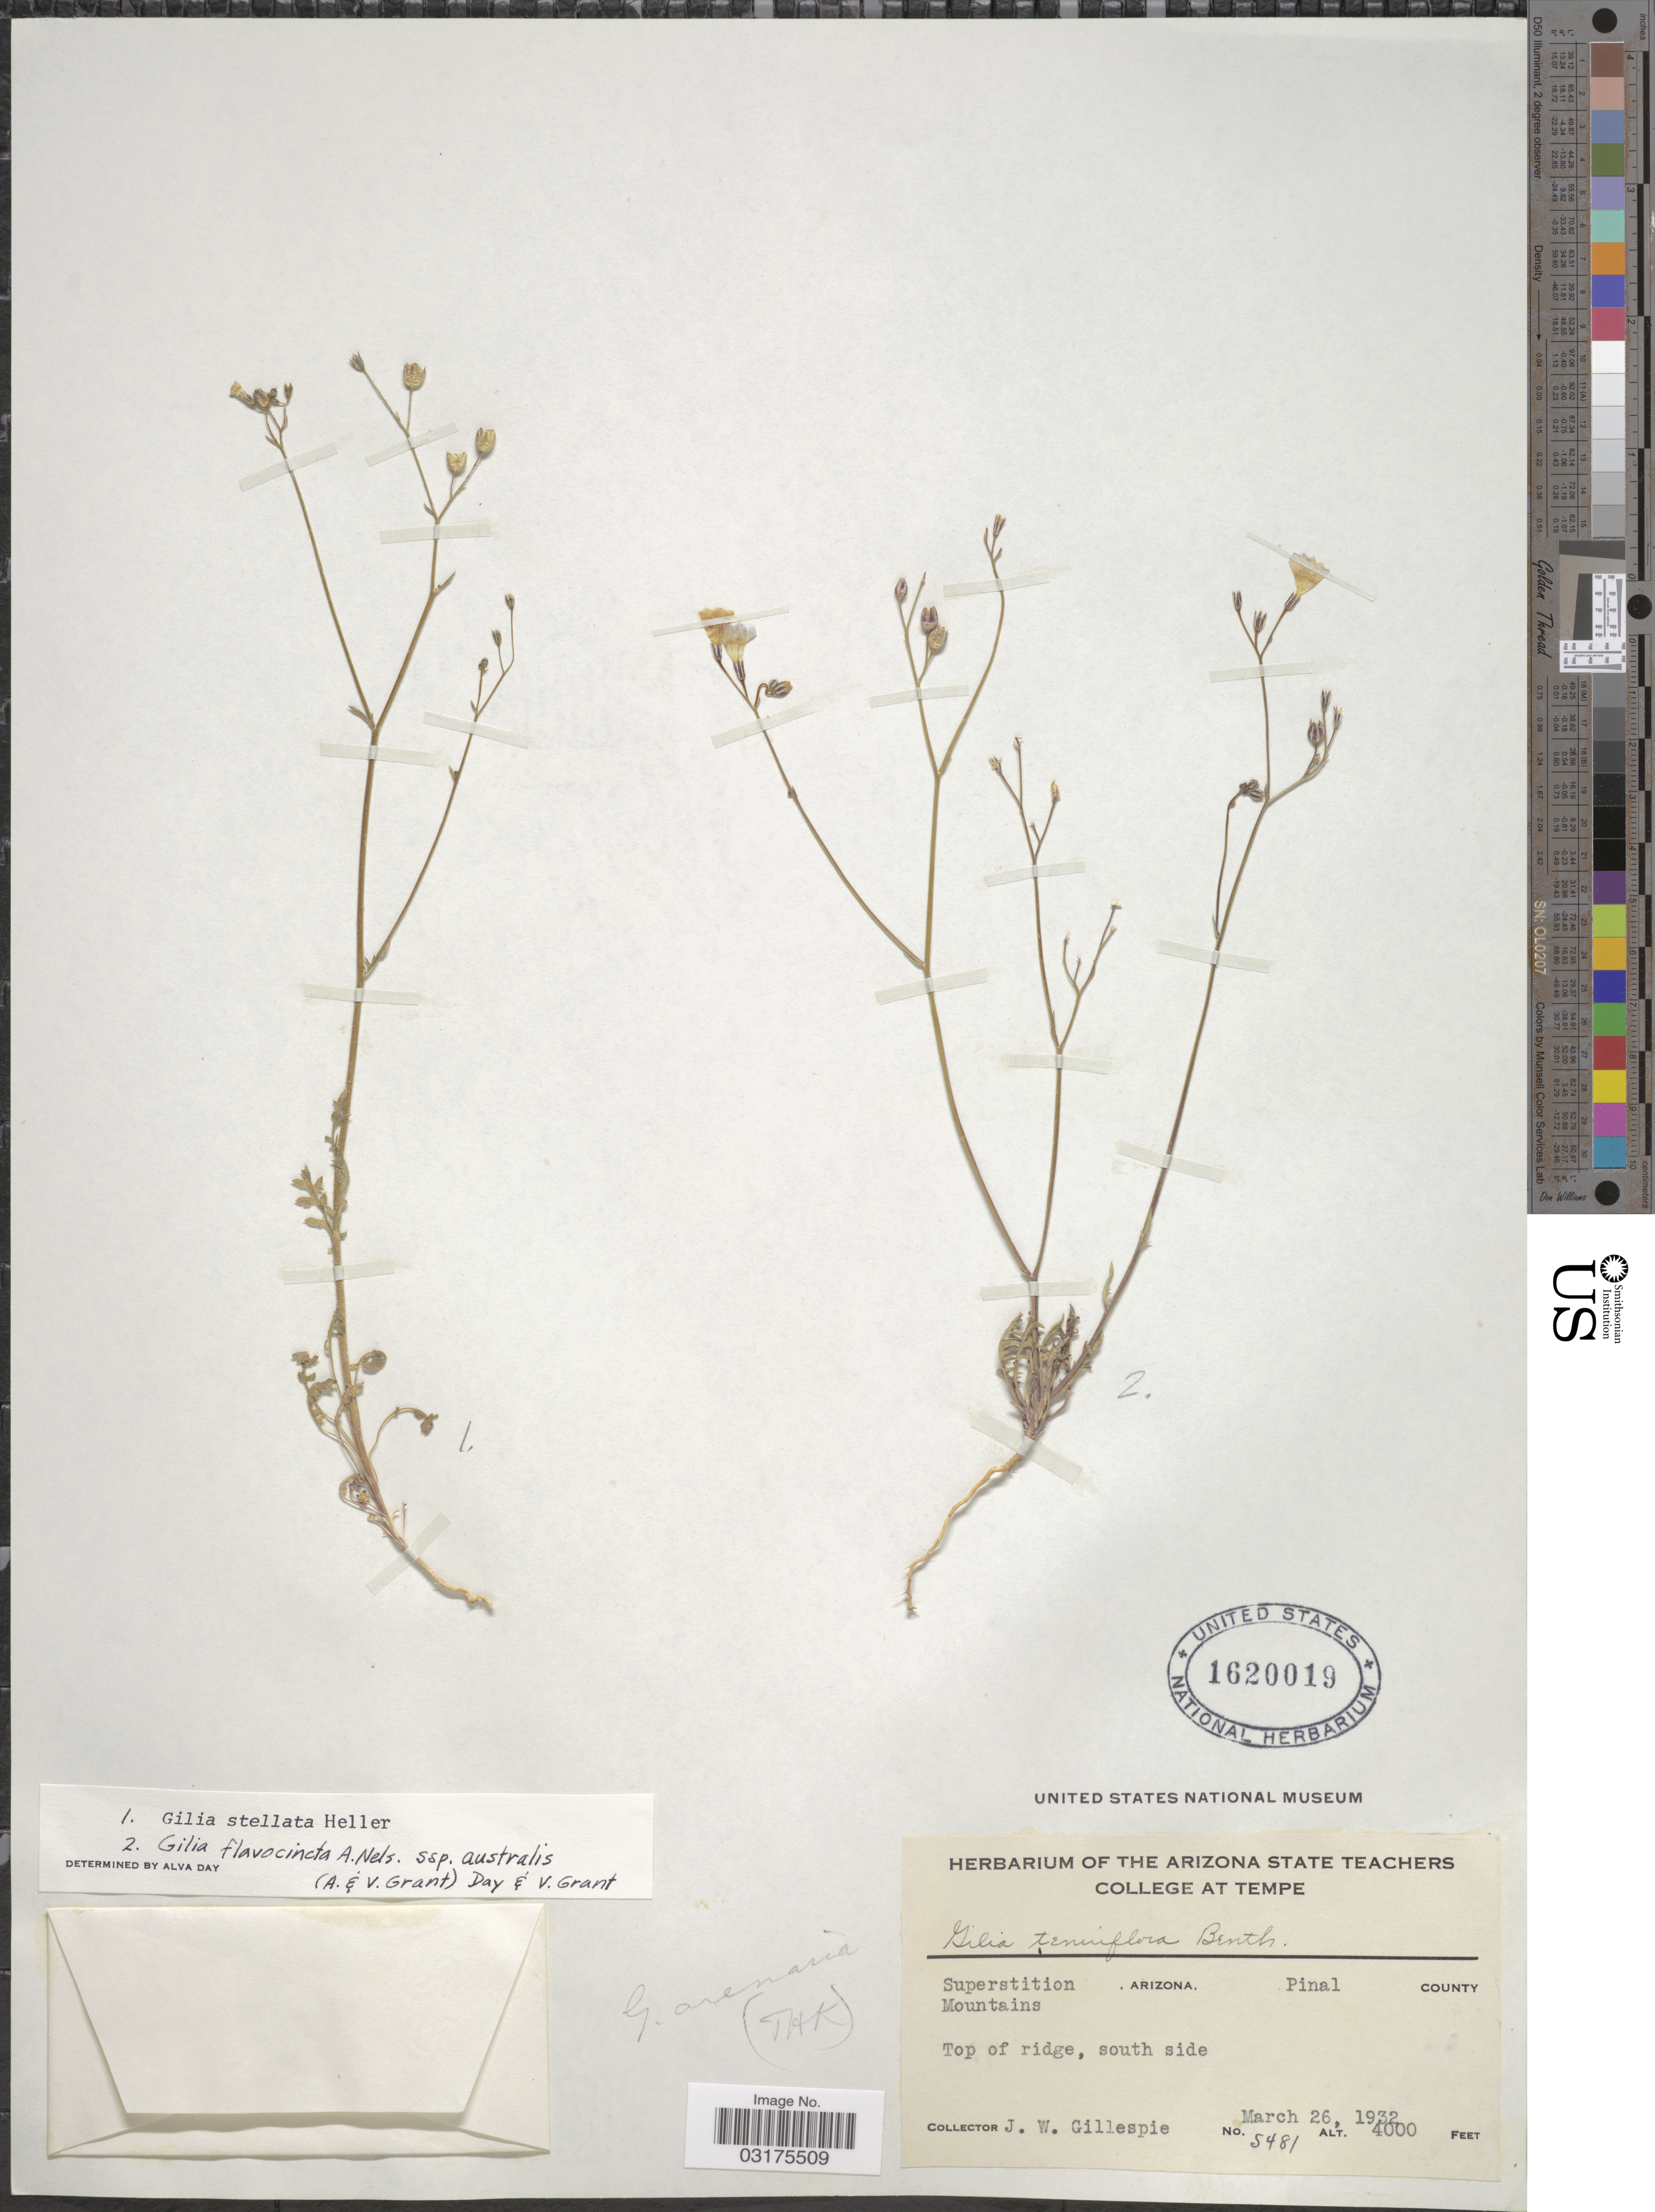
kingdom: Plantae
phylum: Tracheophyta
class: Magnoliopsida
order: Ericales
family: Polemoniaceae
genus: Gilia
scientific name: Gilia flavocincta subsp. australis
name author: A. Nelson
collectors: J. W. Gillespie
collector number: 5481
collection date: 1932-03-26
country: United States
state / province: Arizona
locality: Superstition, Arizona, Pinal County, Mountains. Top of ridge, south side.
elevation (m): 1219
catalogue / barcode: US 1620019